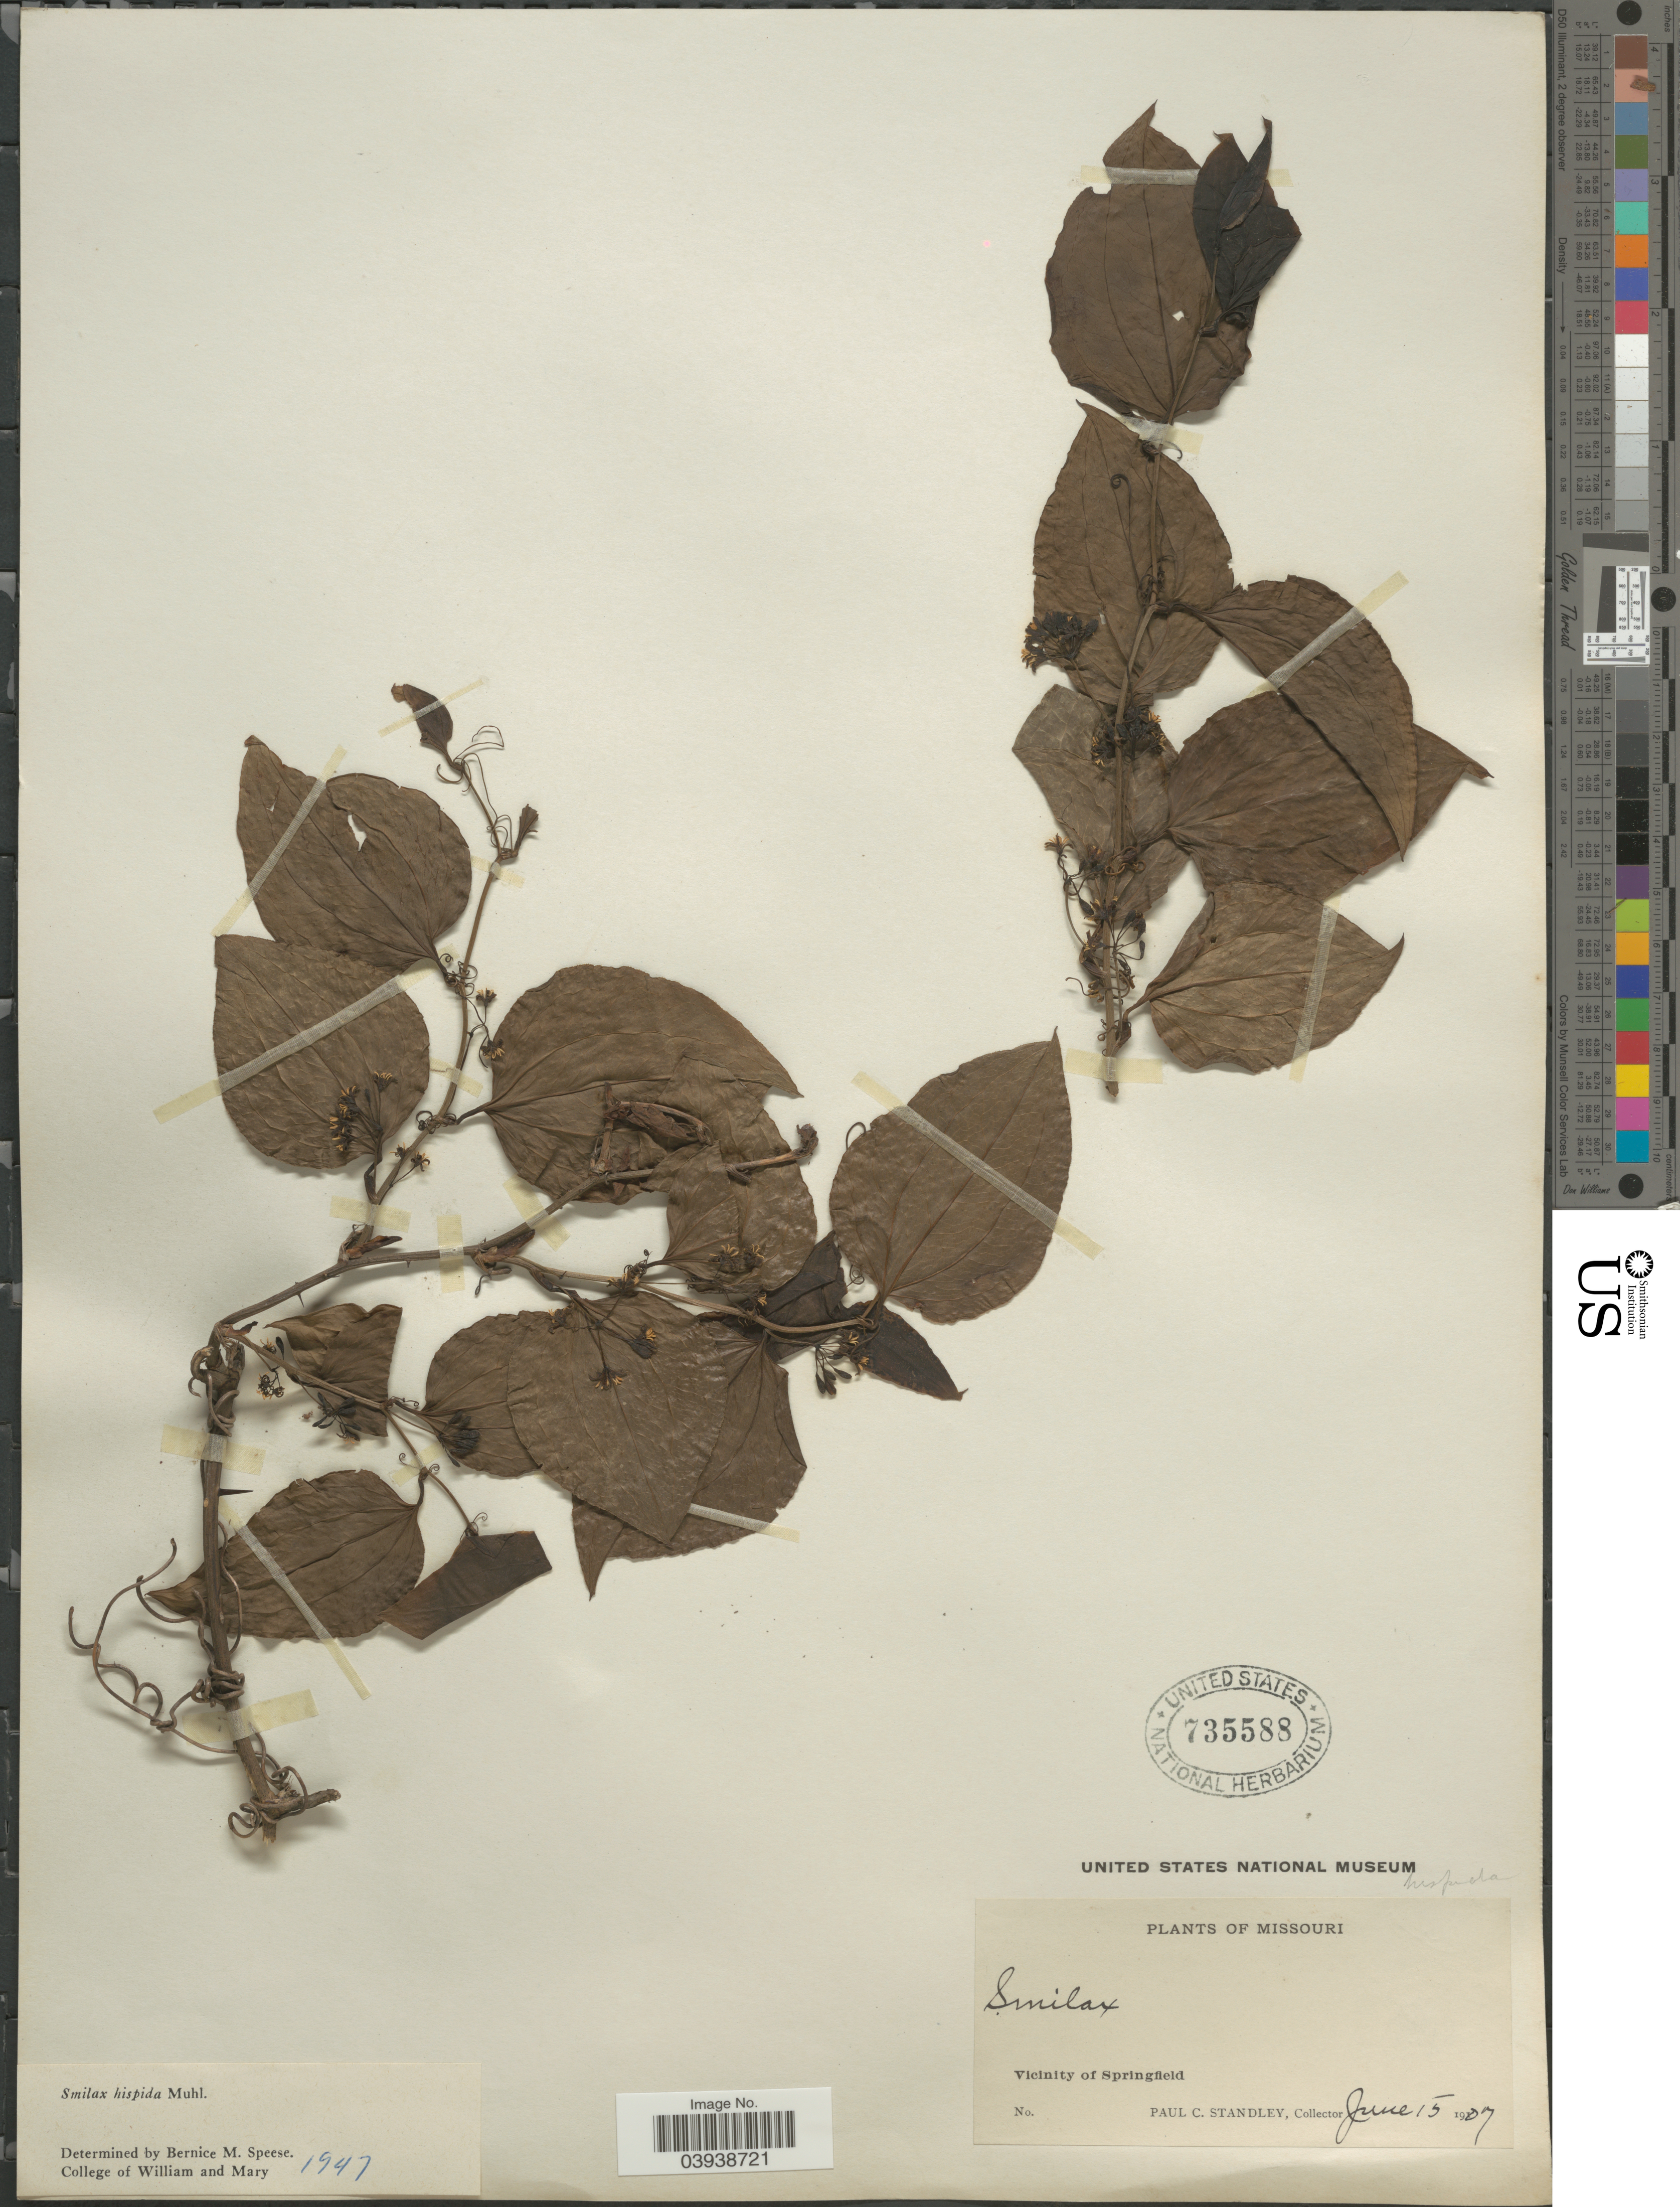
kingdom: Plantae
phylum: Tracheophyta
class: Liliopsida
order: Liliales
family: Smilacaceae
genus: Smilax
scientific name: Smilax hispida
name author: Raf.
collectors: P. C. Standley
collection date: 1907-06-15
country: United States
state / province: Missouri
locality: Vicinity of Springfield.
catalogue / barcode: US 735588